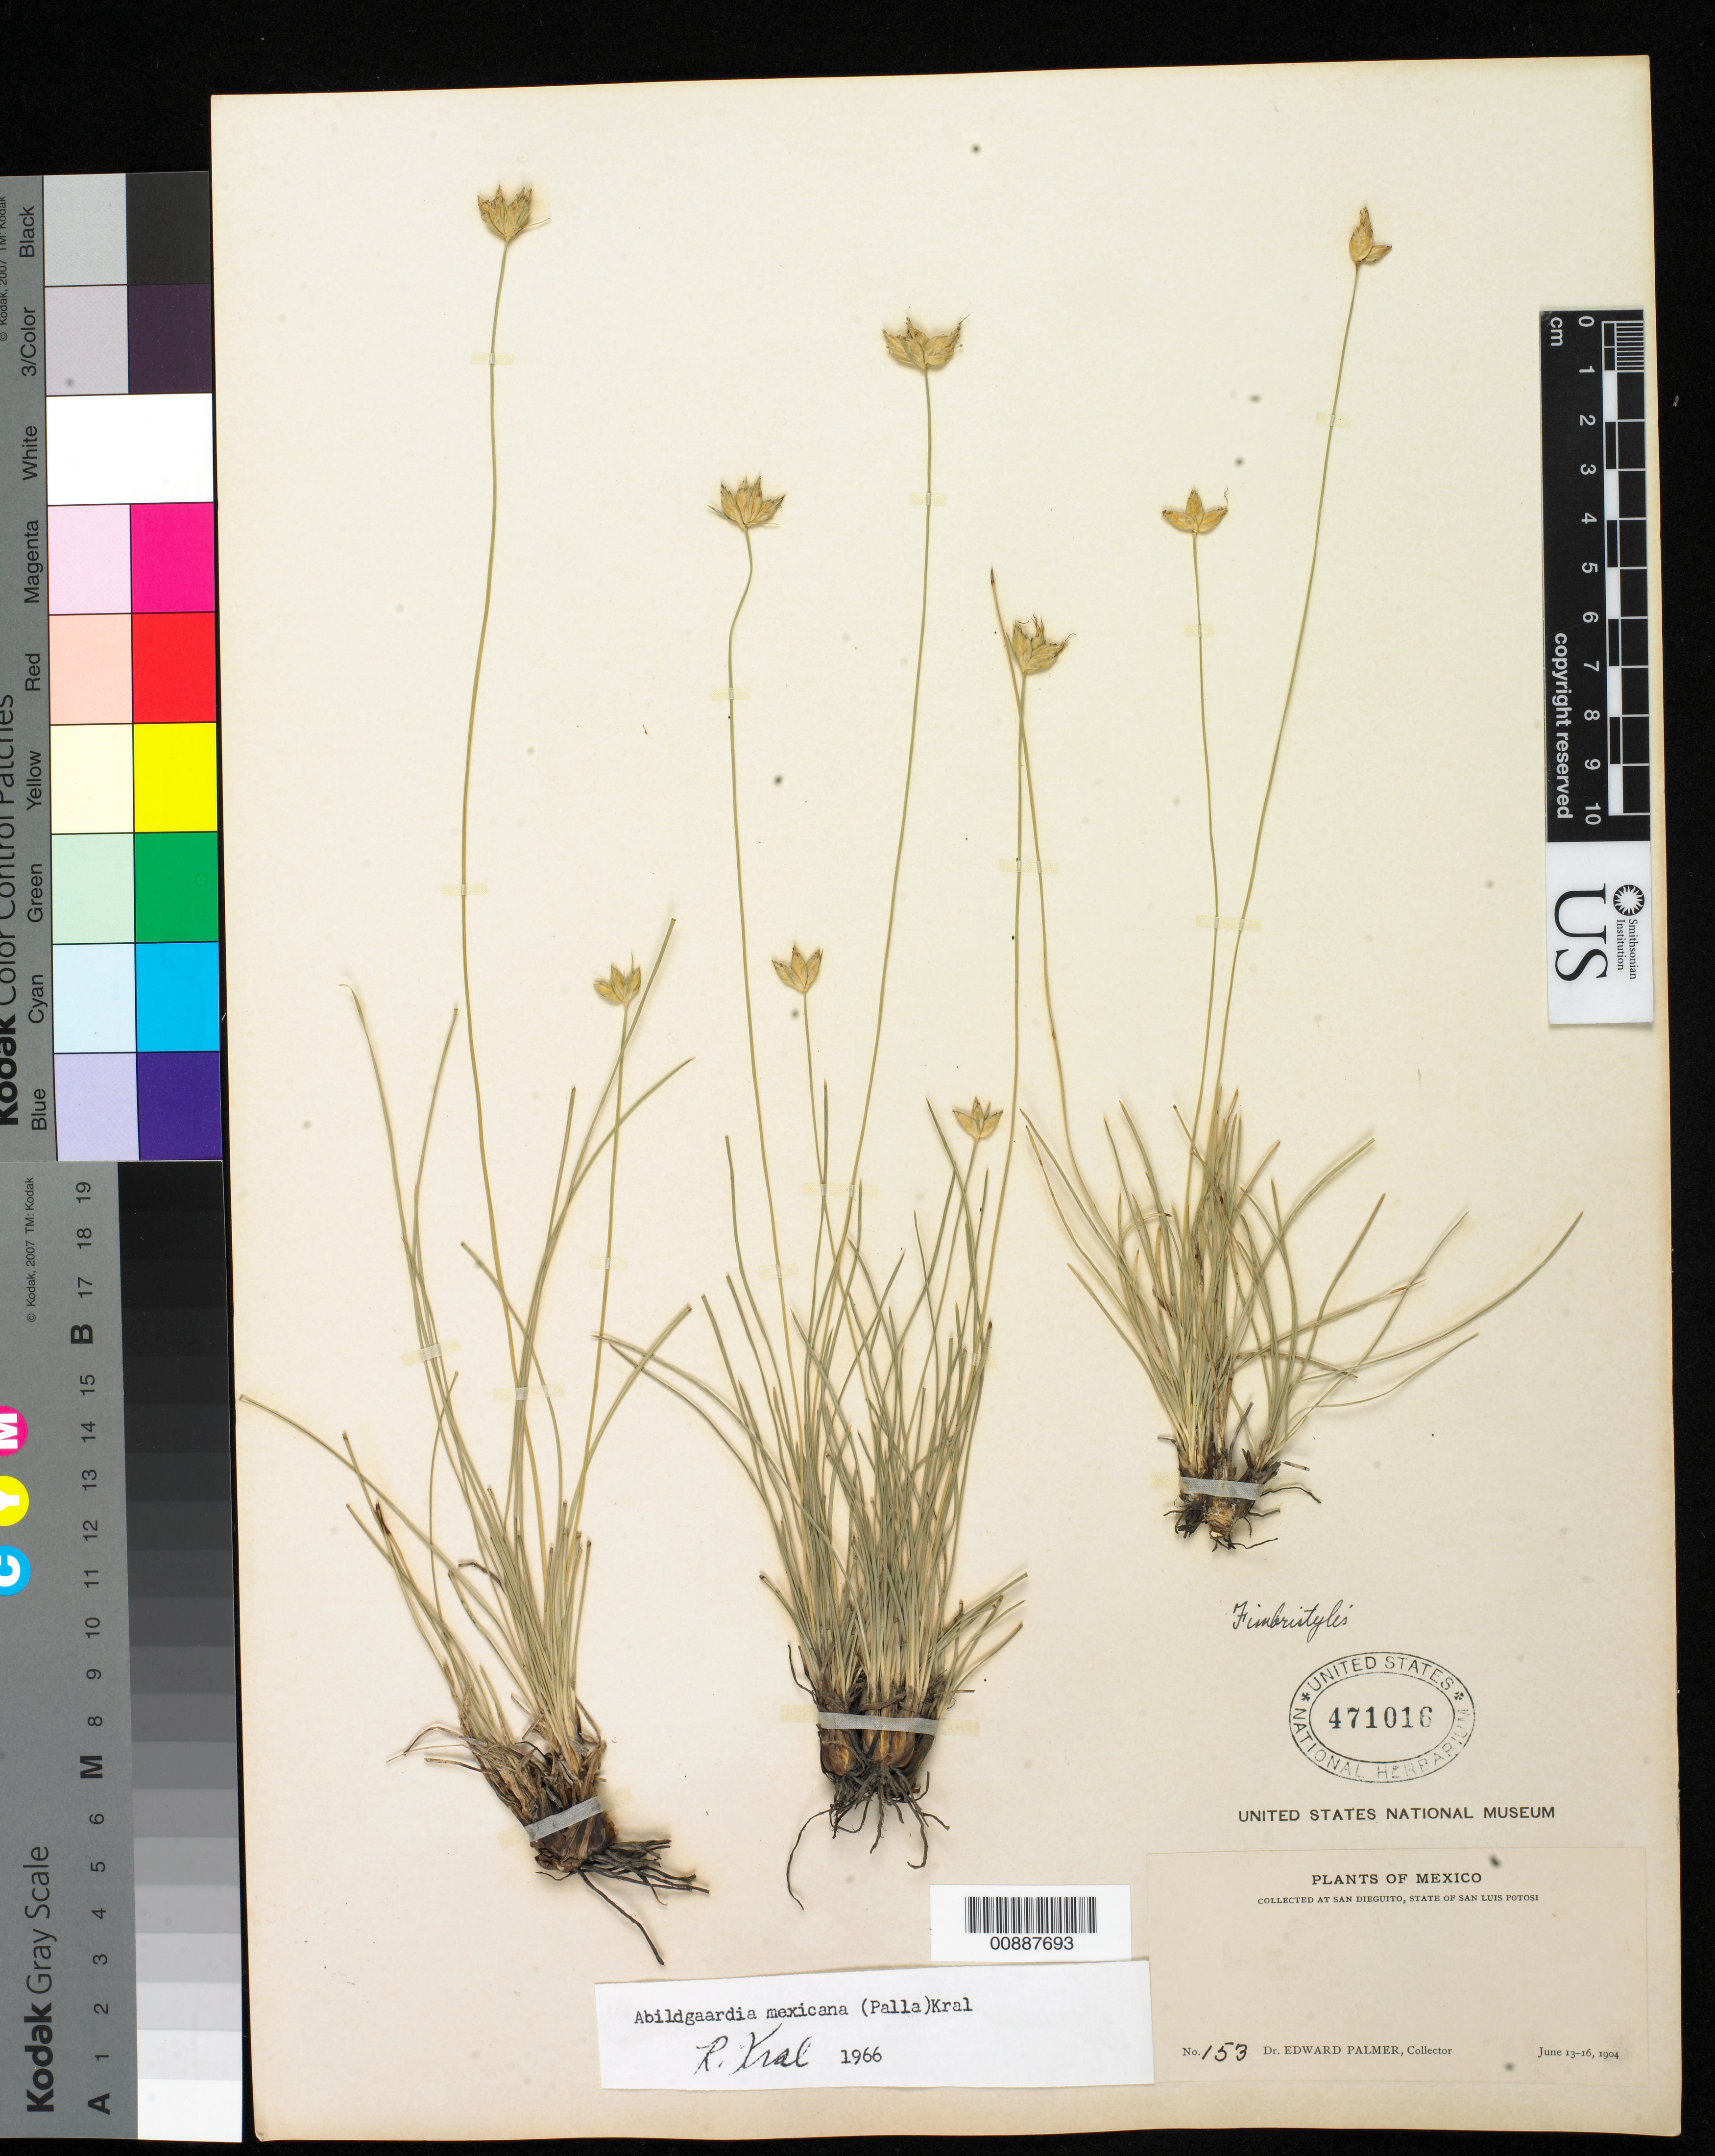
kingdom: Plantae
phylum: Tracheophyta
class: Liliopsida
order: Poales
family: Cyperaceae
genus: Abildgaardia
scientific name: Abildgaardia mexicana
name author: (Palla) Kral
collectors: E. Palmer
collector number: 153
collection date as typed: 13 Jun 1904 to 16 Jun 1904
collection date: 1904-06-13/1904-06-16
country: Mexico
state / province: San Luis Potosí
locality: San Dieguito, San Luis Potosí.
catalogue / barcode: US 471016